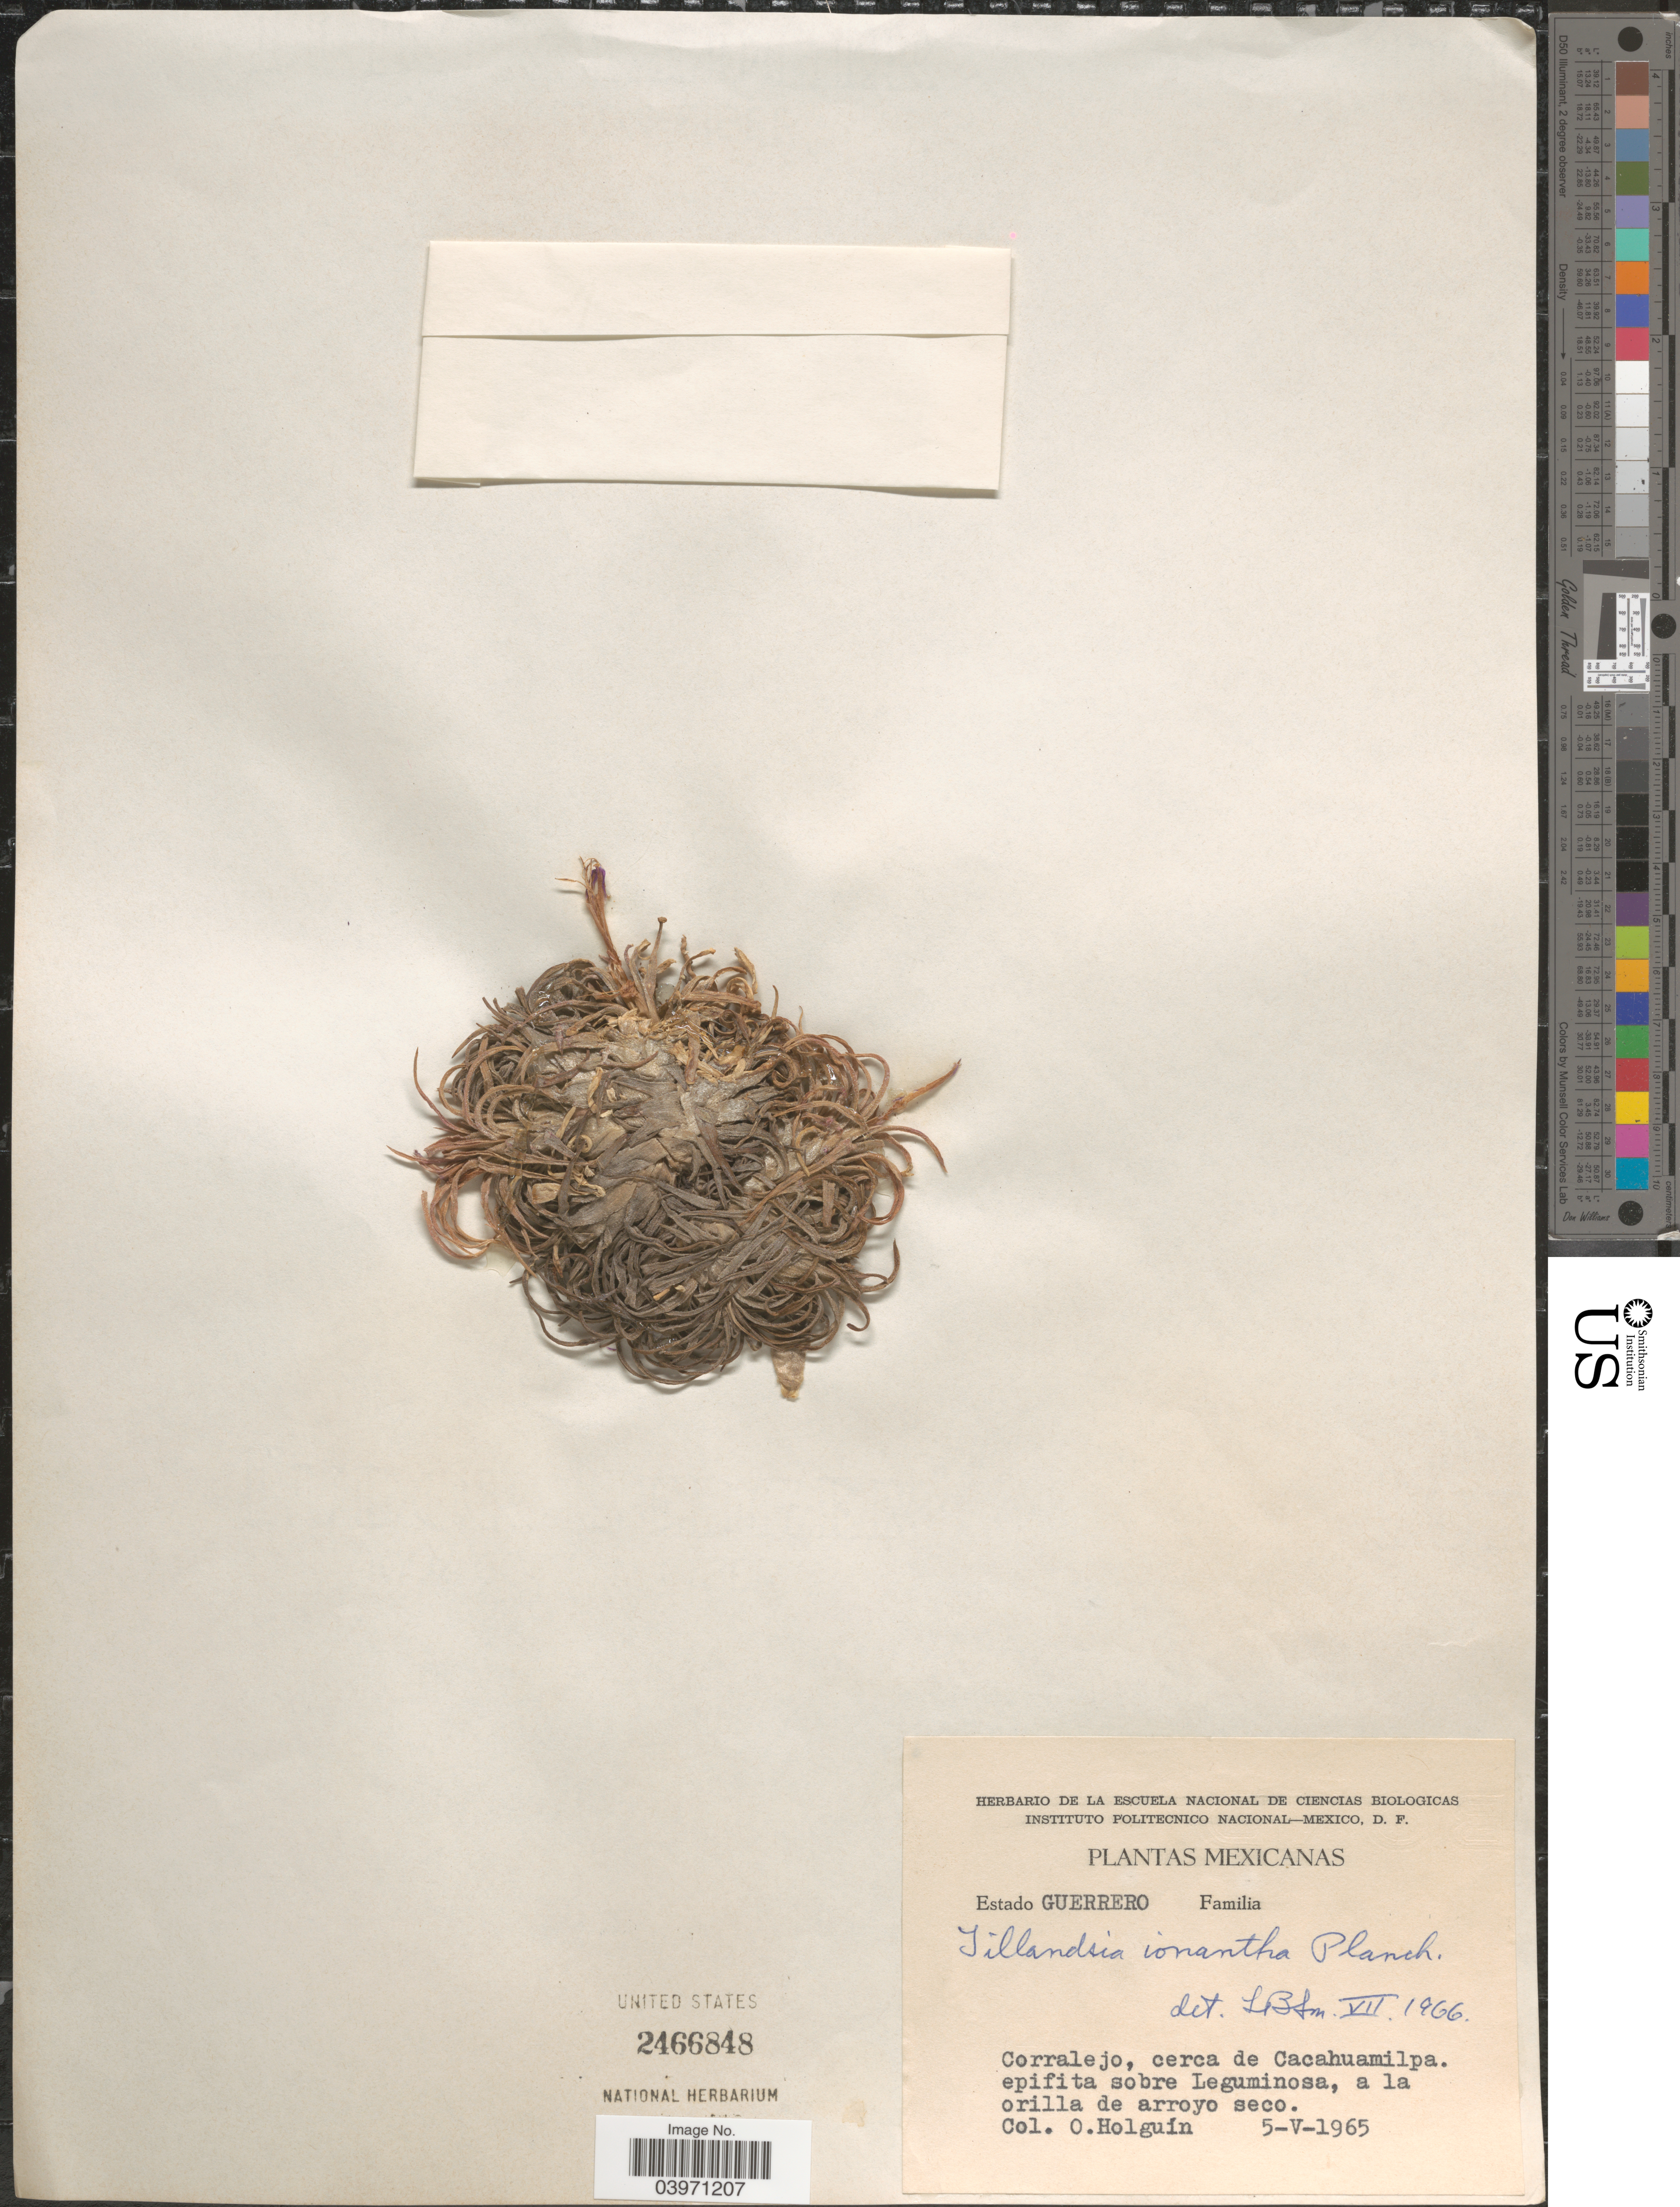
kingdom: Plantae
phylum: Tracheophyta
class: Liliopsida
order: Poales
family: Bromeliaceae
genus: Tillandsia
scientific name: Tillandsia ionantha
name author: Planch.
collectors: Holguín, O.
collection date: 1965-05-05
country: Mexico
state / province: Guerrero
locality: Corralejo, cerca de Cacahuamilpa. Epifita sobre Leguminosa, a la orilla de arroyo seco.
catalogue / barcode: US 2466848